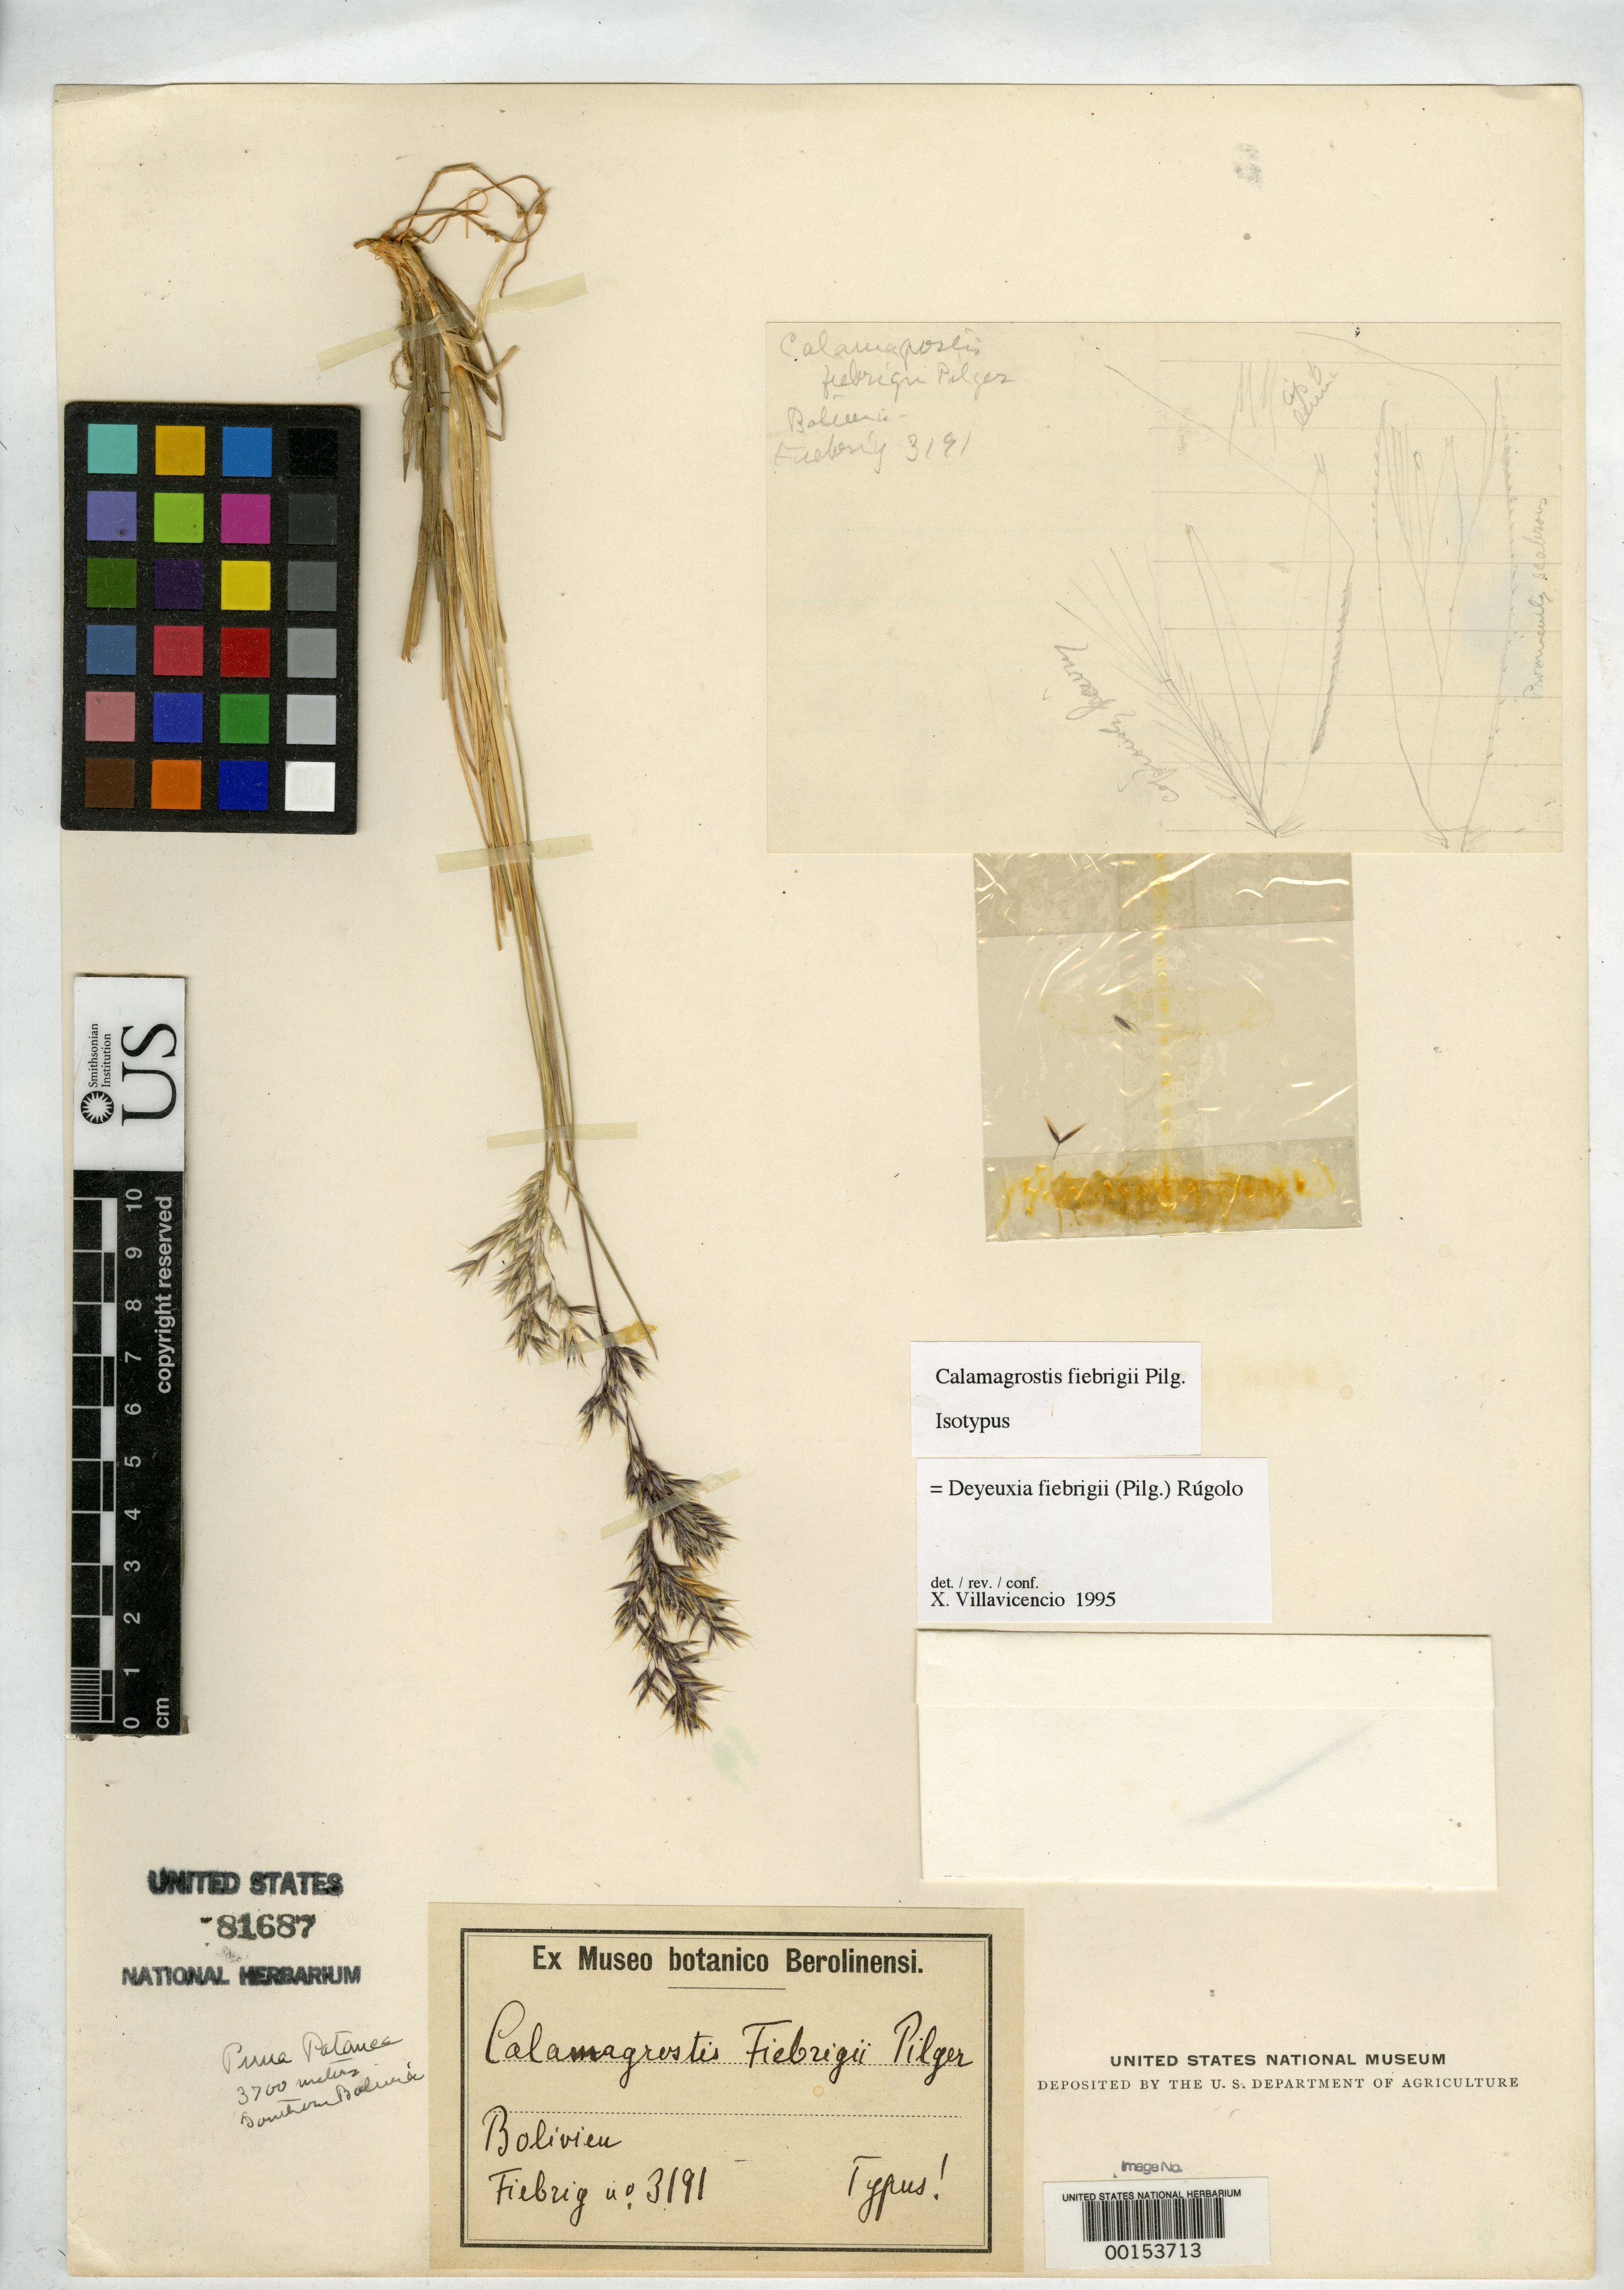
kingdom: Plantae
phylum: Tracheophyta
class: Liliopsida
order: Poales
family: Poaceae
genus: Calamagrostis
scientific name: Calamagrostis fiebrigii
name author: Pilg.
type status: Isotype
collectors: K. Fiebrig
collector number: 3191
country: Bolivia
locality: Puna Pantaca.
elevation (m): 3700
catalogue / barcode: US 81687